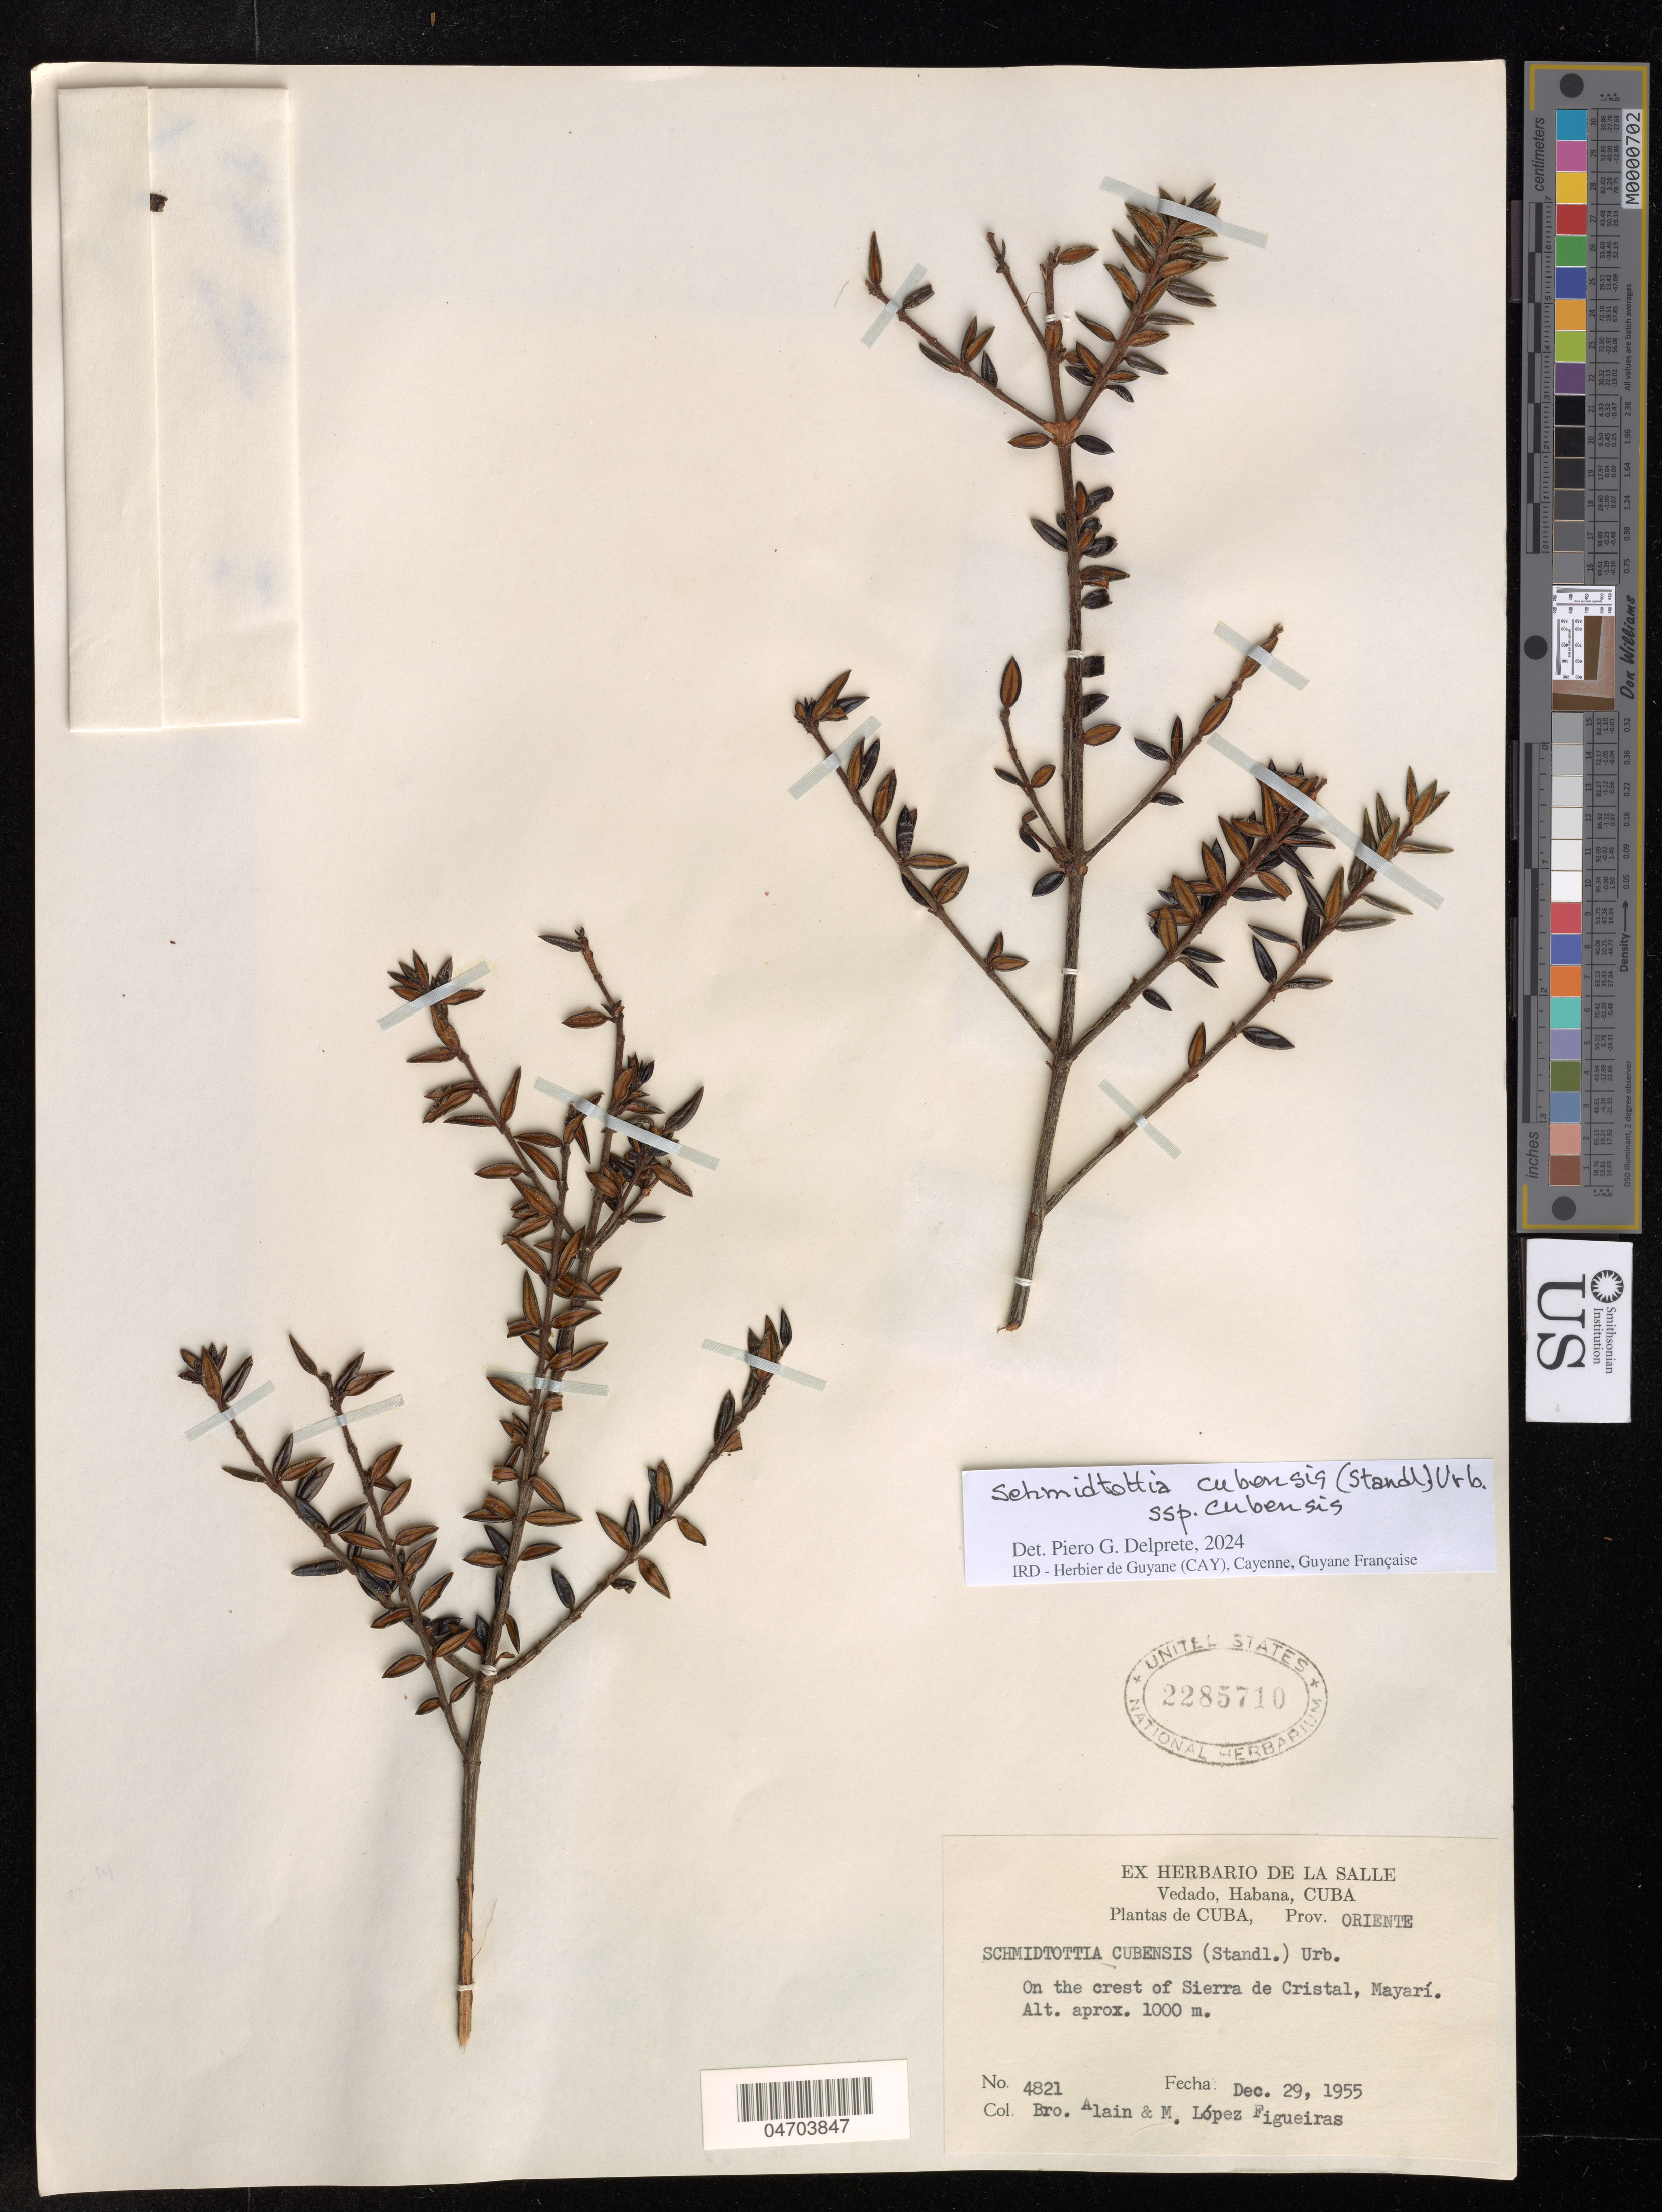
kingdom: Plantae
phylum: Tracheophyta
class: Magnoliopsida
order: Gentianales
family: Rubiaceae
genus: Schmidtottia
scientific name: Schmidtottia cubensis subsp. cubensis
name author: (Borhidi & O. Muñiz) Borhidi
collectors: A. H. Liogier & M. López Figueiras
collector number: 4821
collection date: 1955-12-29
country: Cuba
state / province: Oriente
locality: On the crest of Sierra de Cristal, Mayarí.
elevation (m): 1000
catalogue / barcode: US 2285710